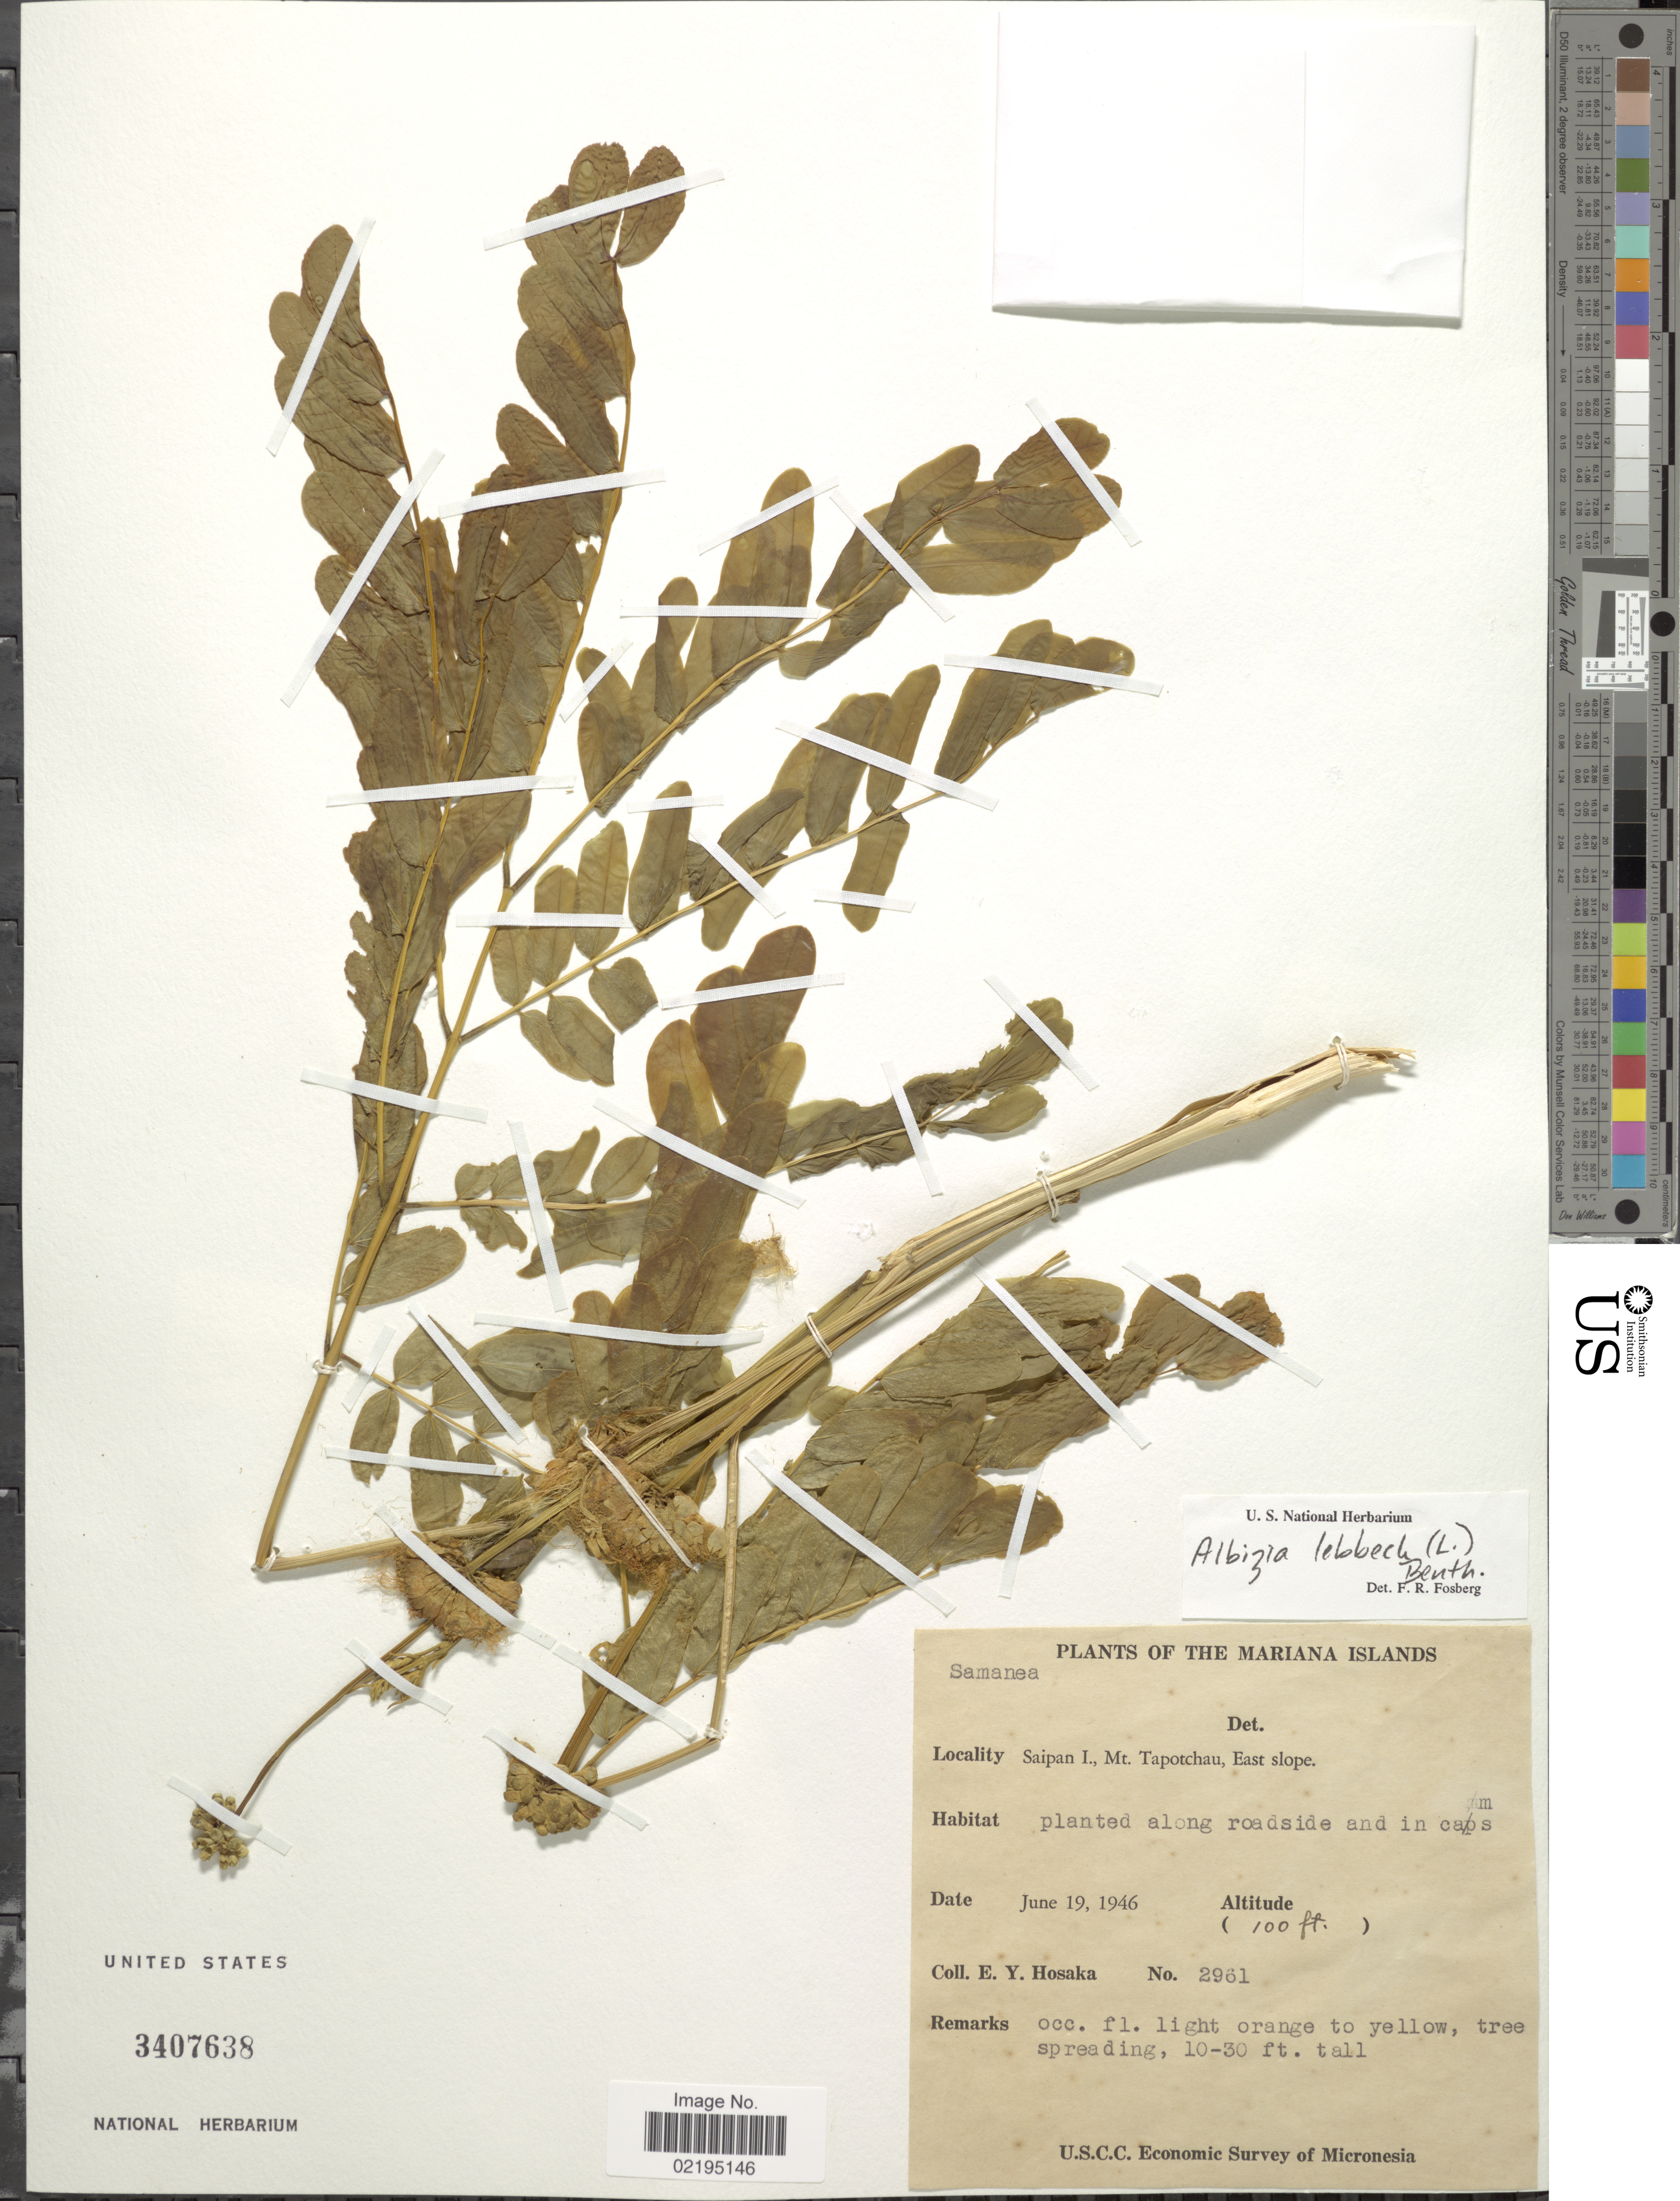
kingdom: Plantae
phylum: Tracheophyta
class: Magnoliopsida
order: Fabales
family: Fabaceae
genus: Albizia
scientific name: Albizia lebbeck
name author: (L.) Benth.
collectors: E. Y. Hosaka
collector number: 2961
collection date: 1946-06-19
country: Northern Mariana Islands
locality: Saipan I., Mt. Tapotchau, East slope.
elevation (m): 30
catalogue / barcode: US 3407638